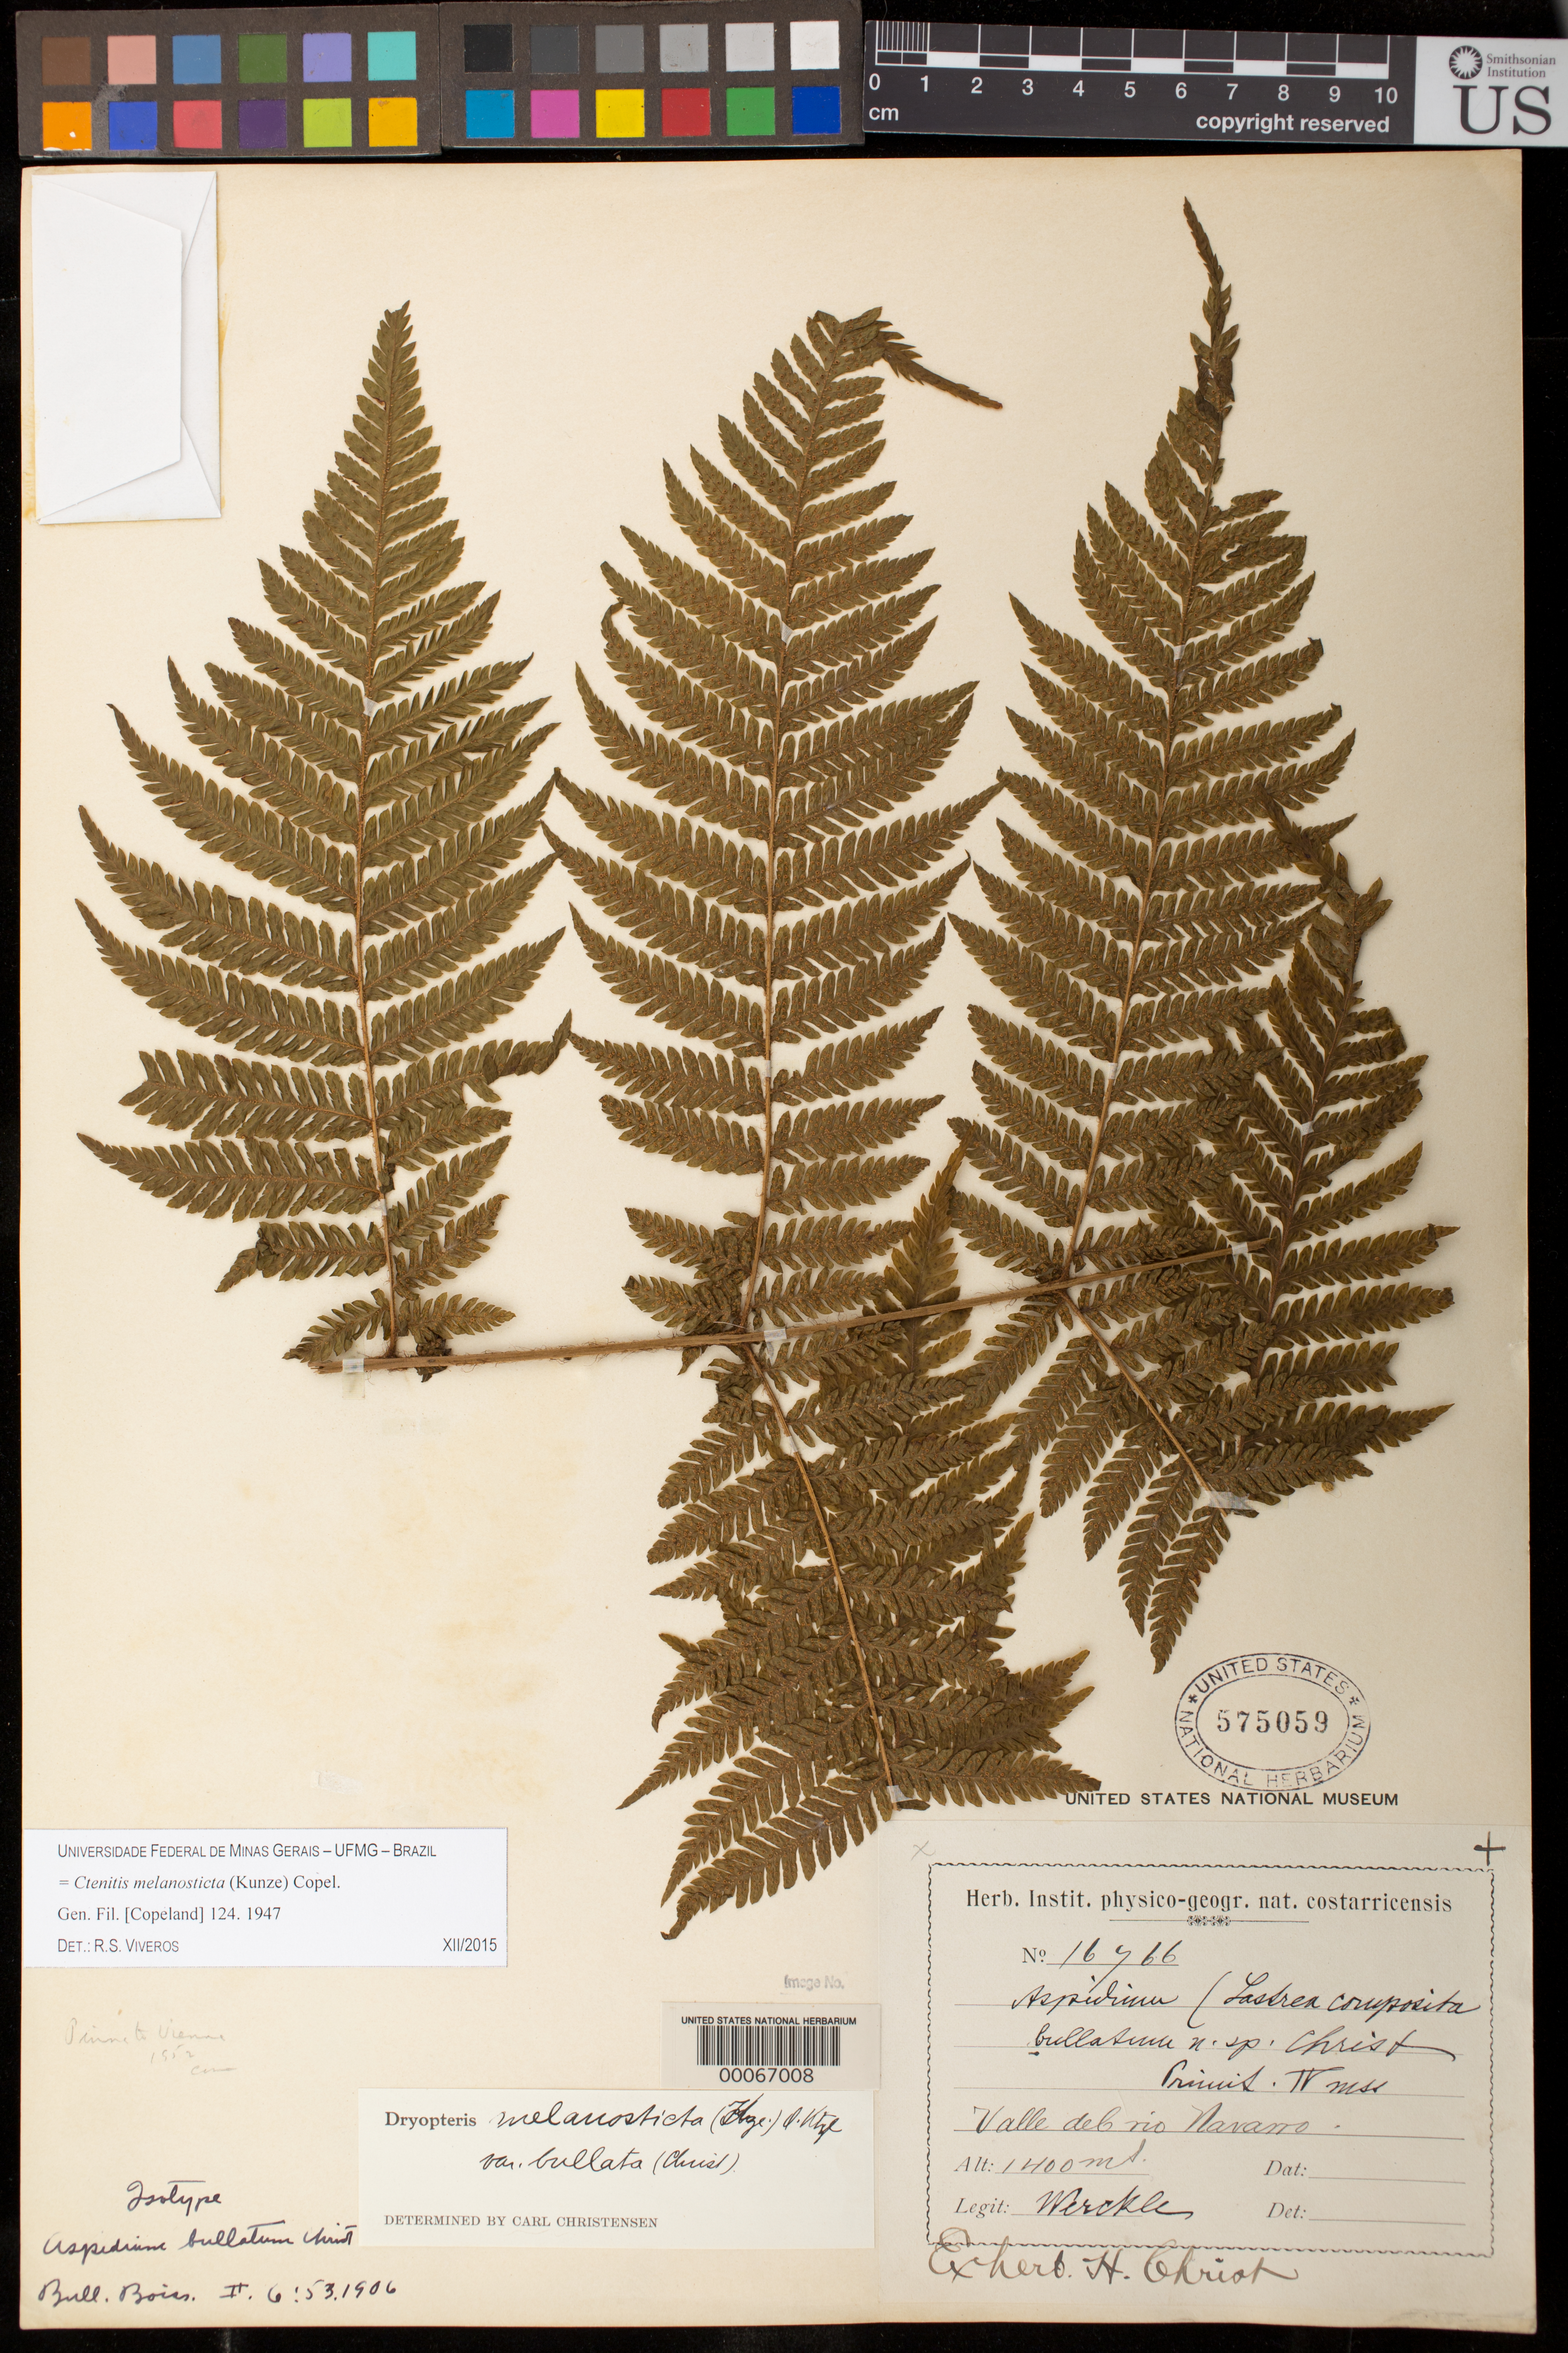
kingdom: Plantae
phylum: Tracheophyta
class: Polypodiopsida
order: Polypodiales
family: Tectariaceae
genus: Aspidium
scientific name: Aspidium bullatum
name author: Christ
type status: Isosyntype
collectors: C. C Wercklé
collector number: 16766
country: Costa Rica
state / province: Cartago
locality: Valle del Rio Navarro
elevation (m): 1400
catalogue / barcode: US 575059